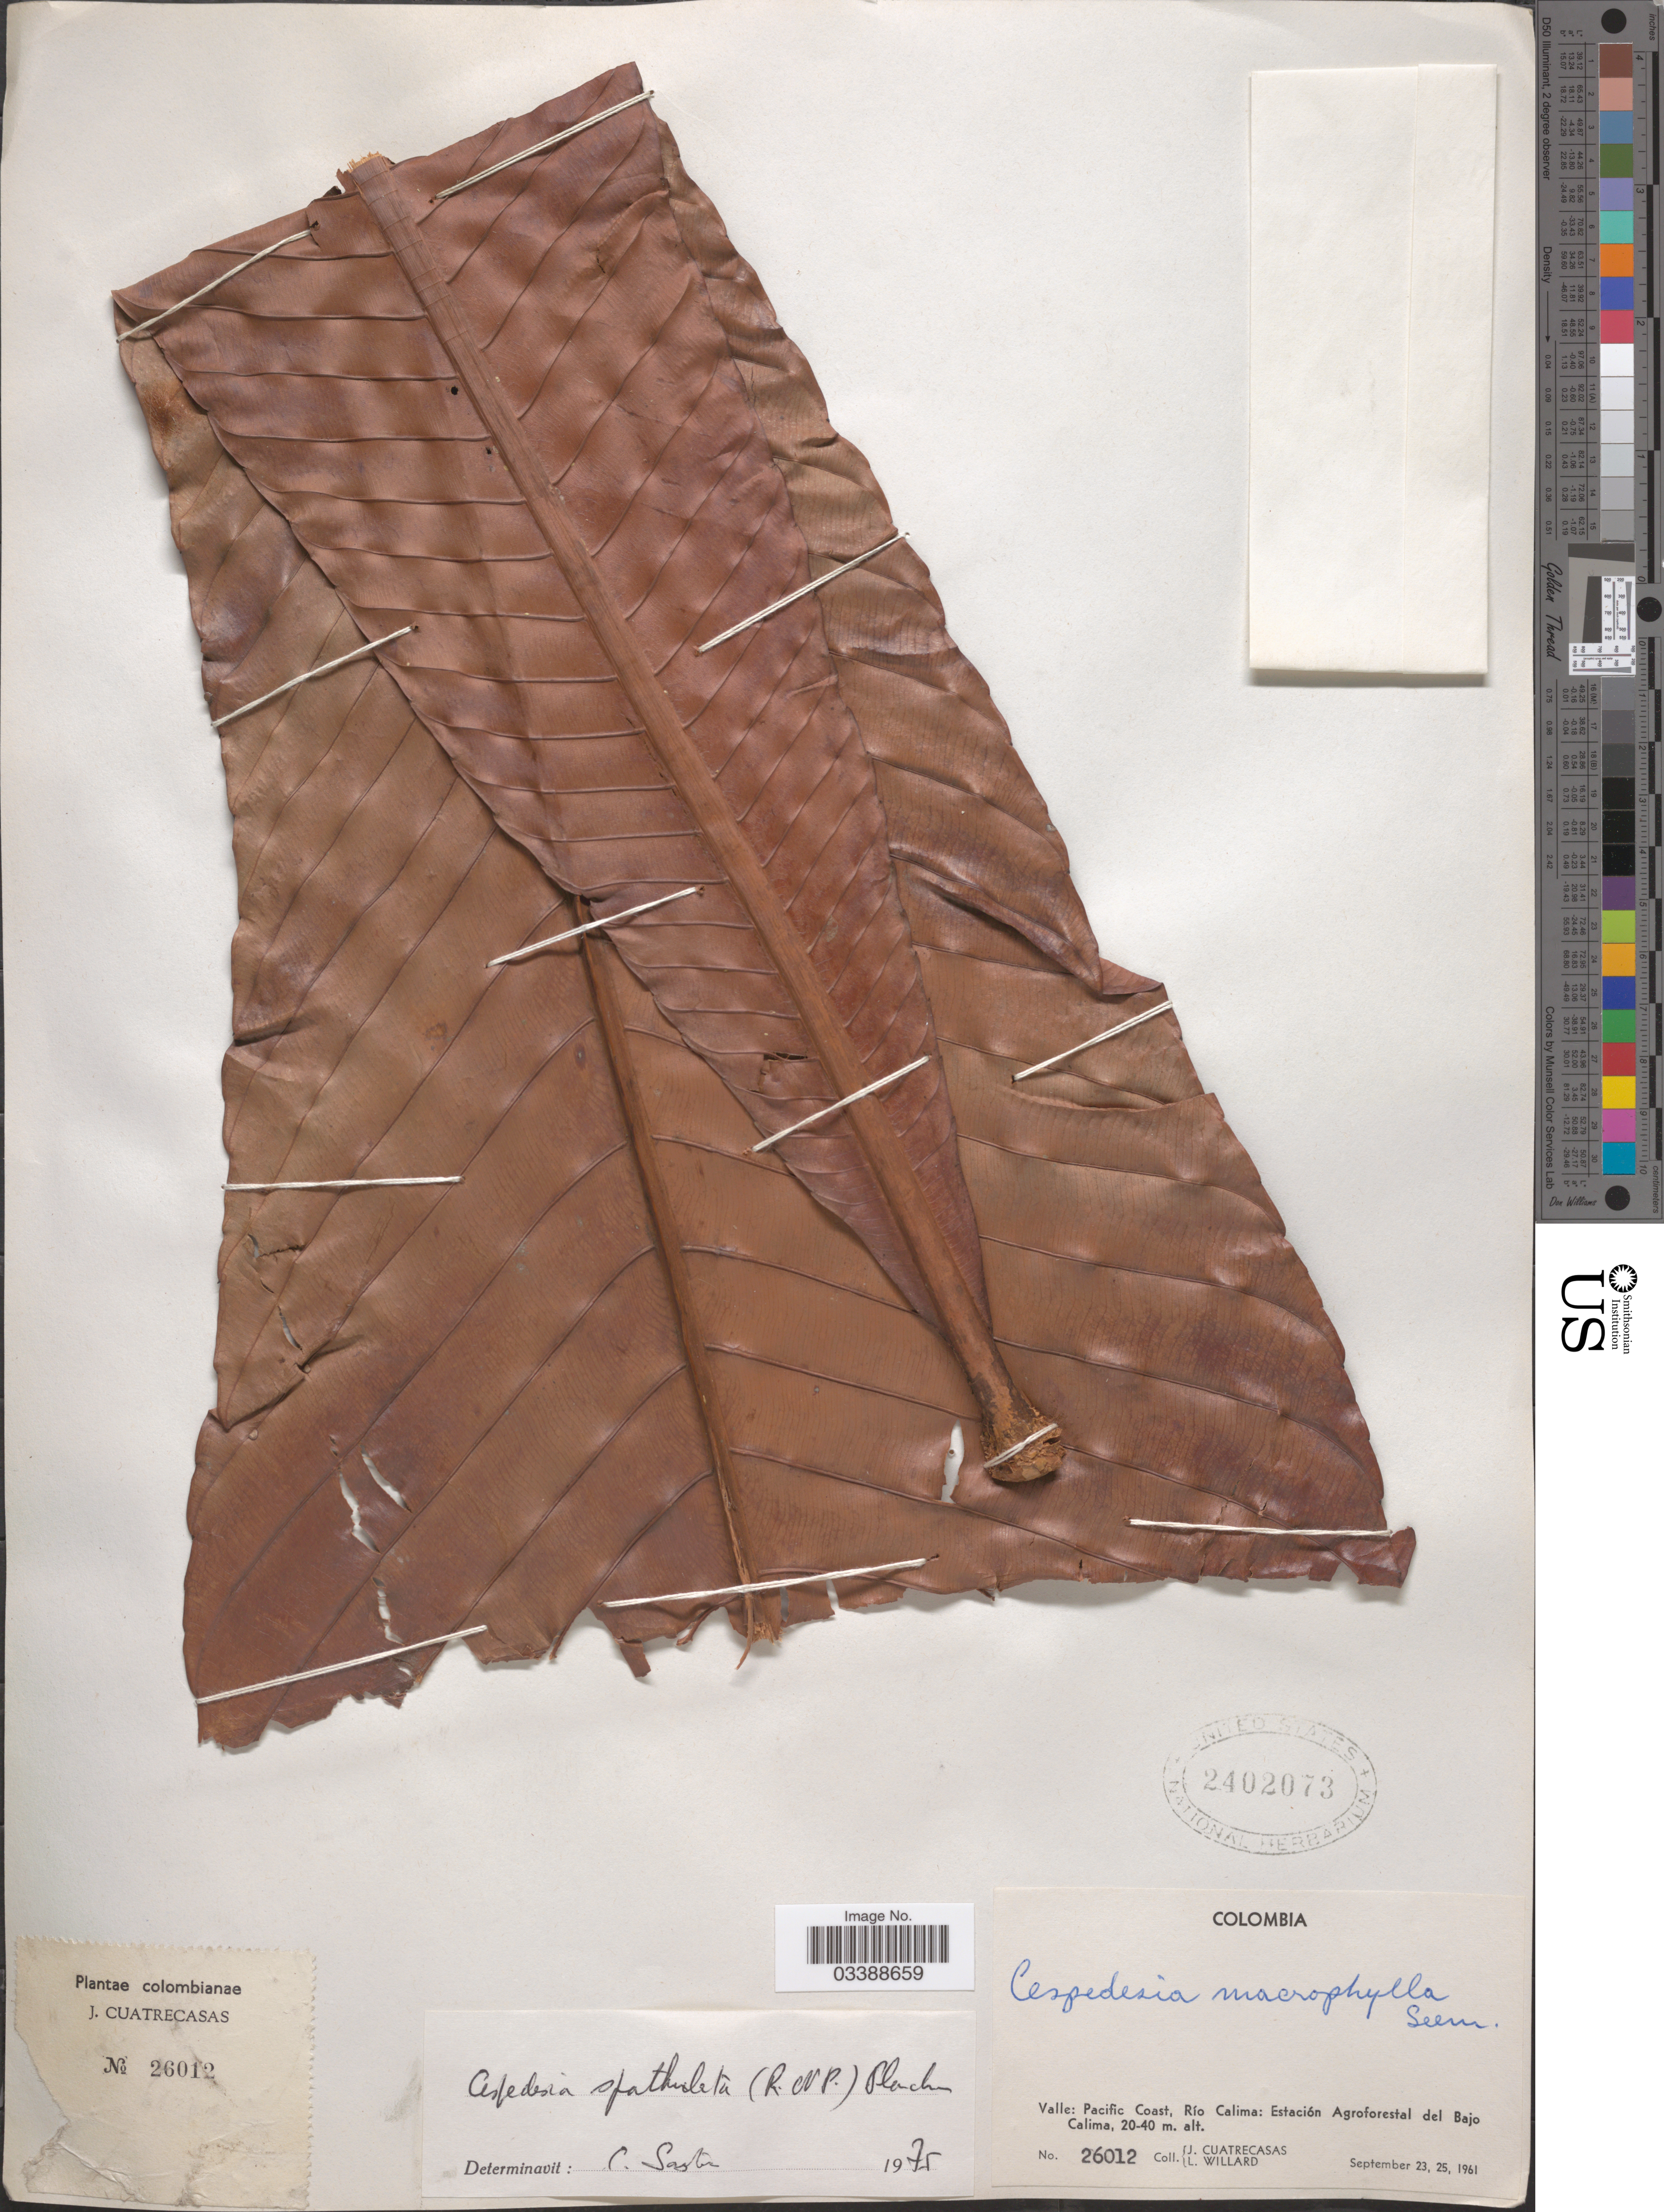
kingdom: Plantae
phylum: Tracheophyta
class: Magnoliopsida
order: Malpighiales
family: Ochnaceae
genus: Cespedesia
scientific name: Cespedesia spathulata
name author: (Ruiz & Pav.) Planch.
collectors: J. Cuatrecasas & L. Willard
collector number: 26012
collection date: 1961-09-23/1961-09-25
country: Colombia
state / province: Valle del Cauca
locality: Valle: Pacific Coast, Río Calima: Estación Agroforestal del Bajo Calima.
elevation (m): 20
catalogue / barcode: US 2402073